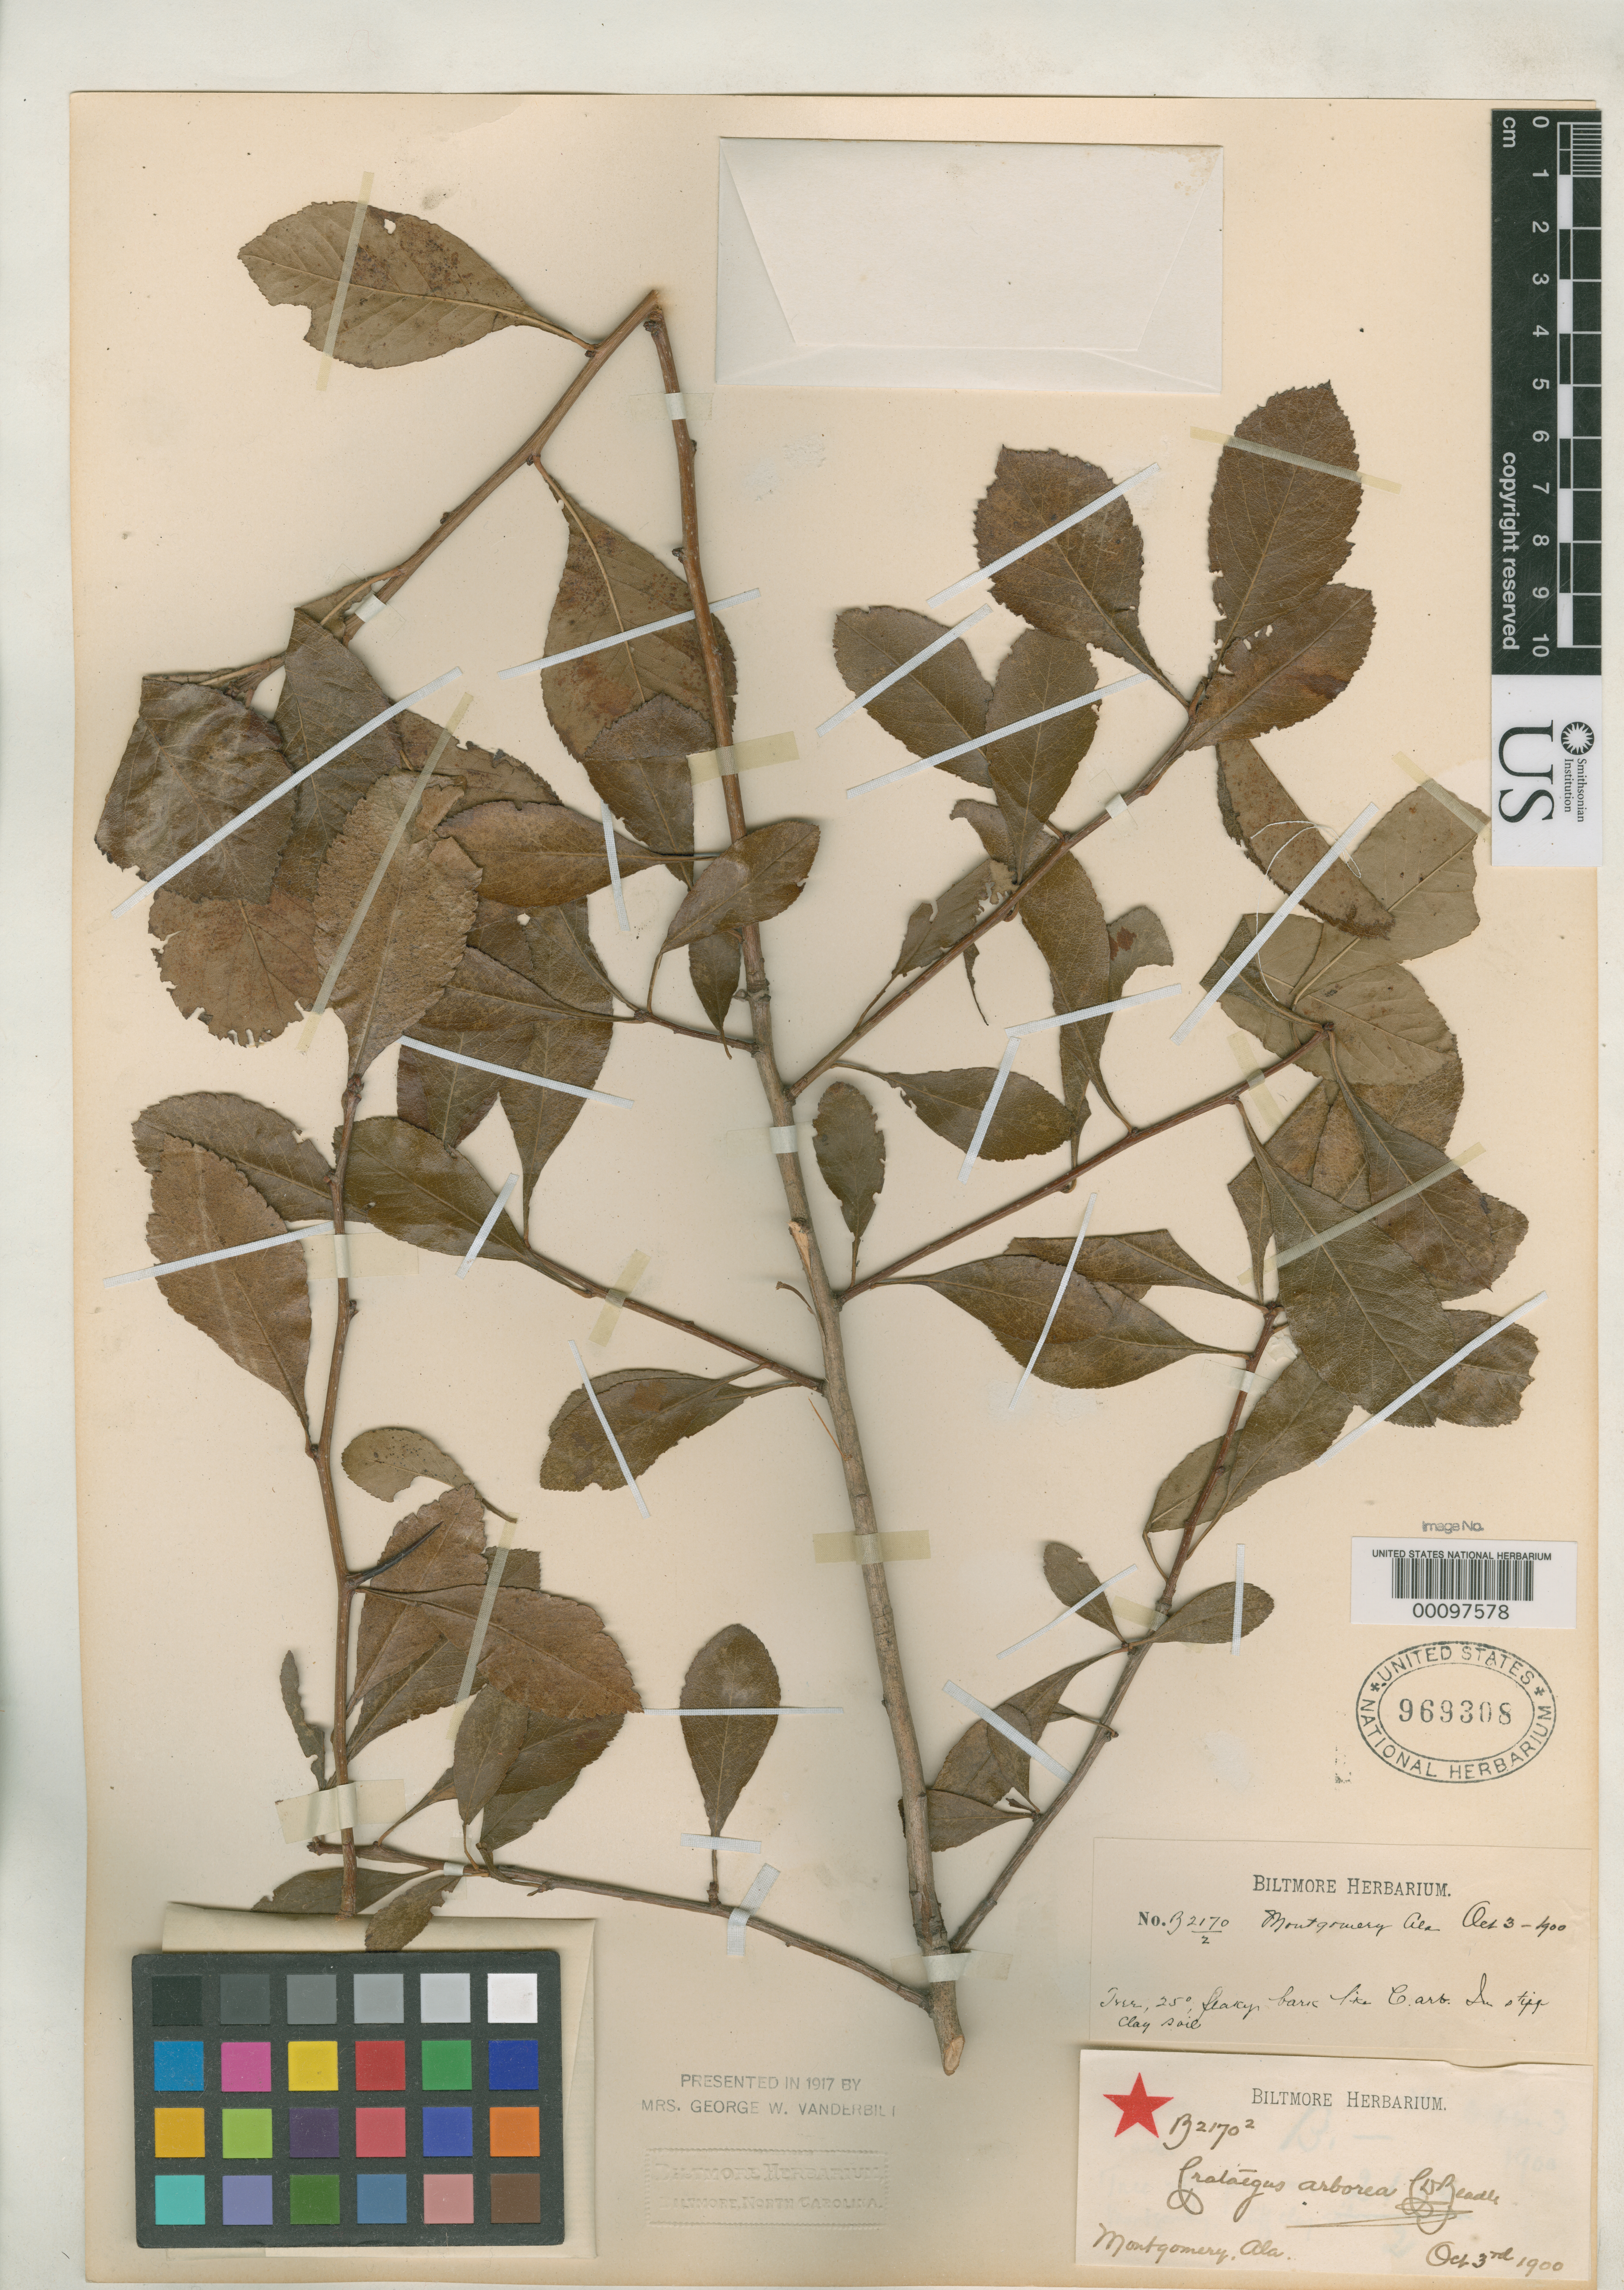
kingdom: Plantae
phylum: Tracheophyta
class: Magnoliopsida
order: Rosales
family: Rosaceae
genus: Crataegus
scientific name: Crataegus arborea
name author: Beadle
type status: Syntype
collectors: ex herb. Biltmore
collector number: B 2170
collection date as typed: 03 Oct 1900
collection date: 1900-10-03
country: United States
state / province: Alabama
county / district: Montgomery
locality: Montgomery.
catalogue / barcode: US 969308